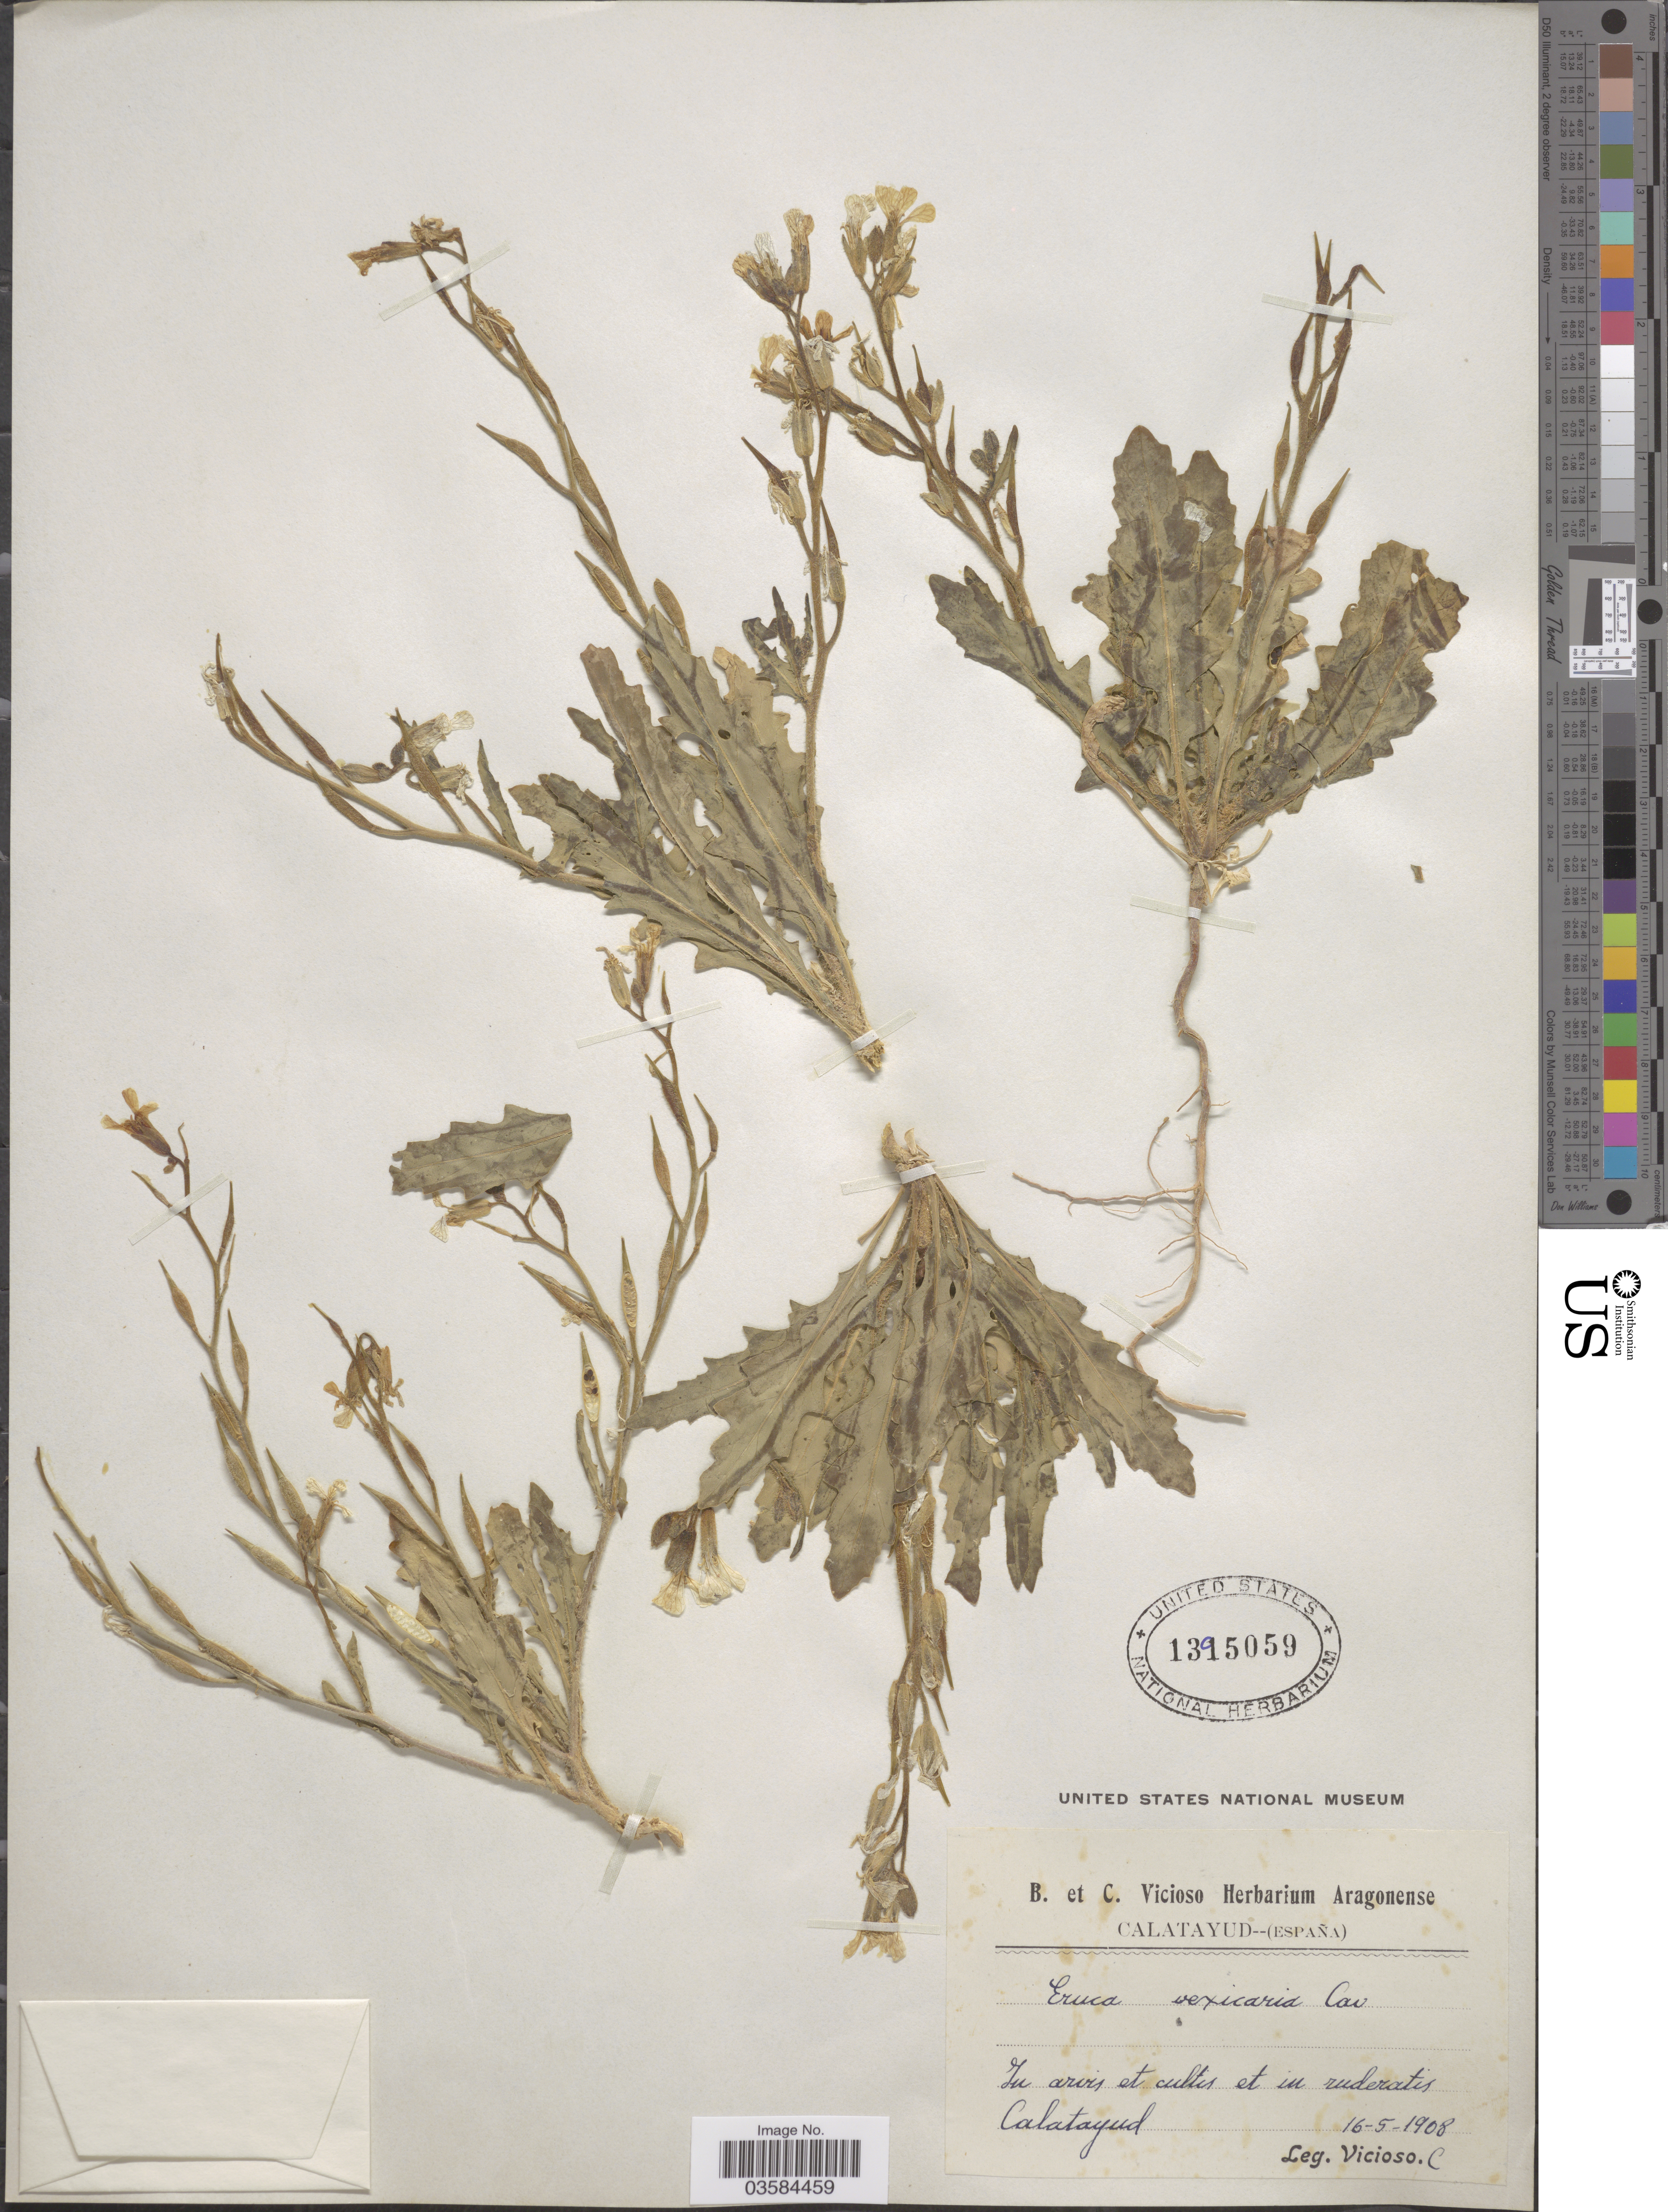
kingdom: Plantae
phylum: Tracheophyta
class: Magnoliopsida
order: Brassicales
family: Brassicaceae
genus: Eruca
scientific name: Eruca vesicaria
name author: (L.) Cav.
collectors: C. Vicioso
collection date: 1908-05-16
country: Spain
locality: Calatayud. In arvis et cultis et in ruderatis.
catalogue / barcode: US 1395059